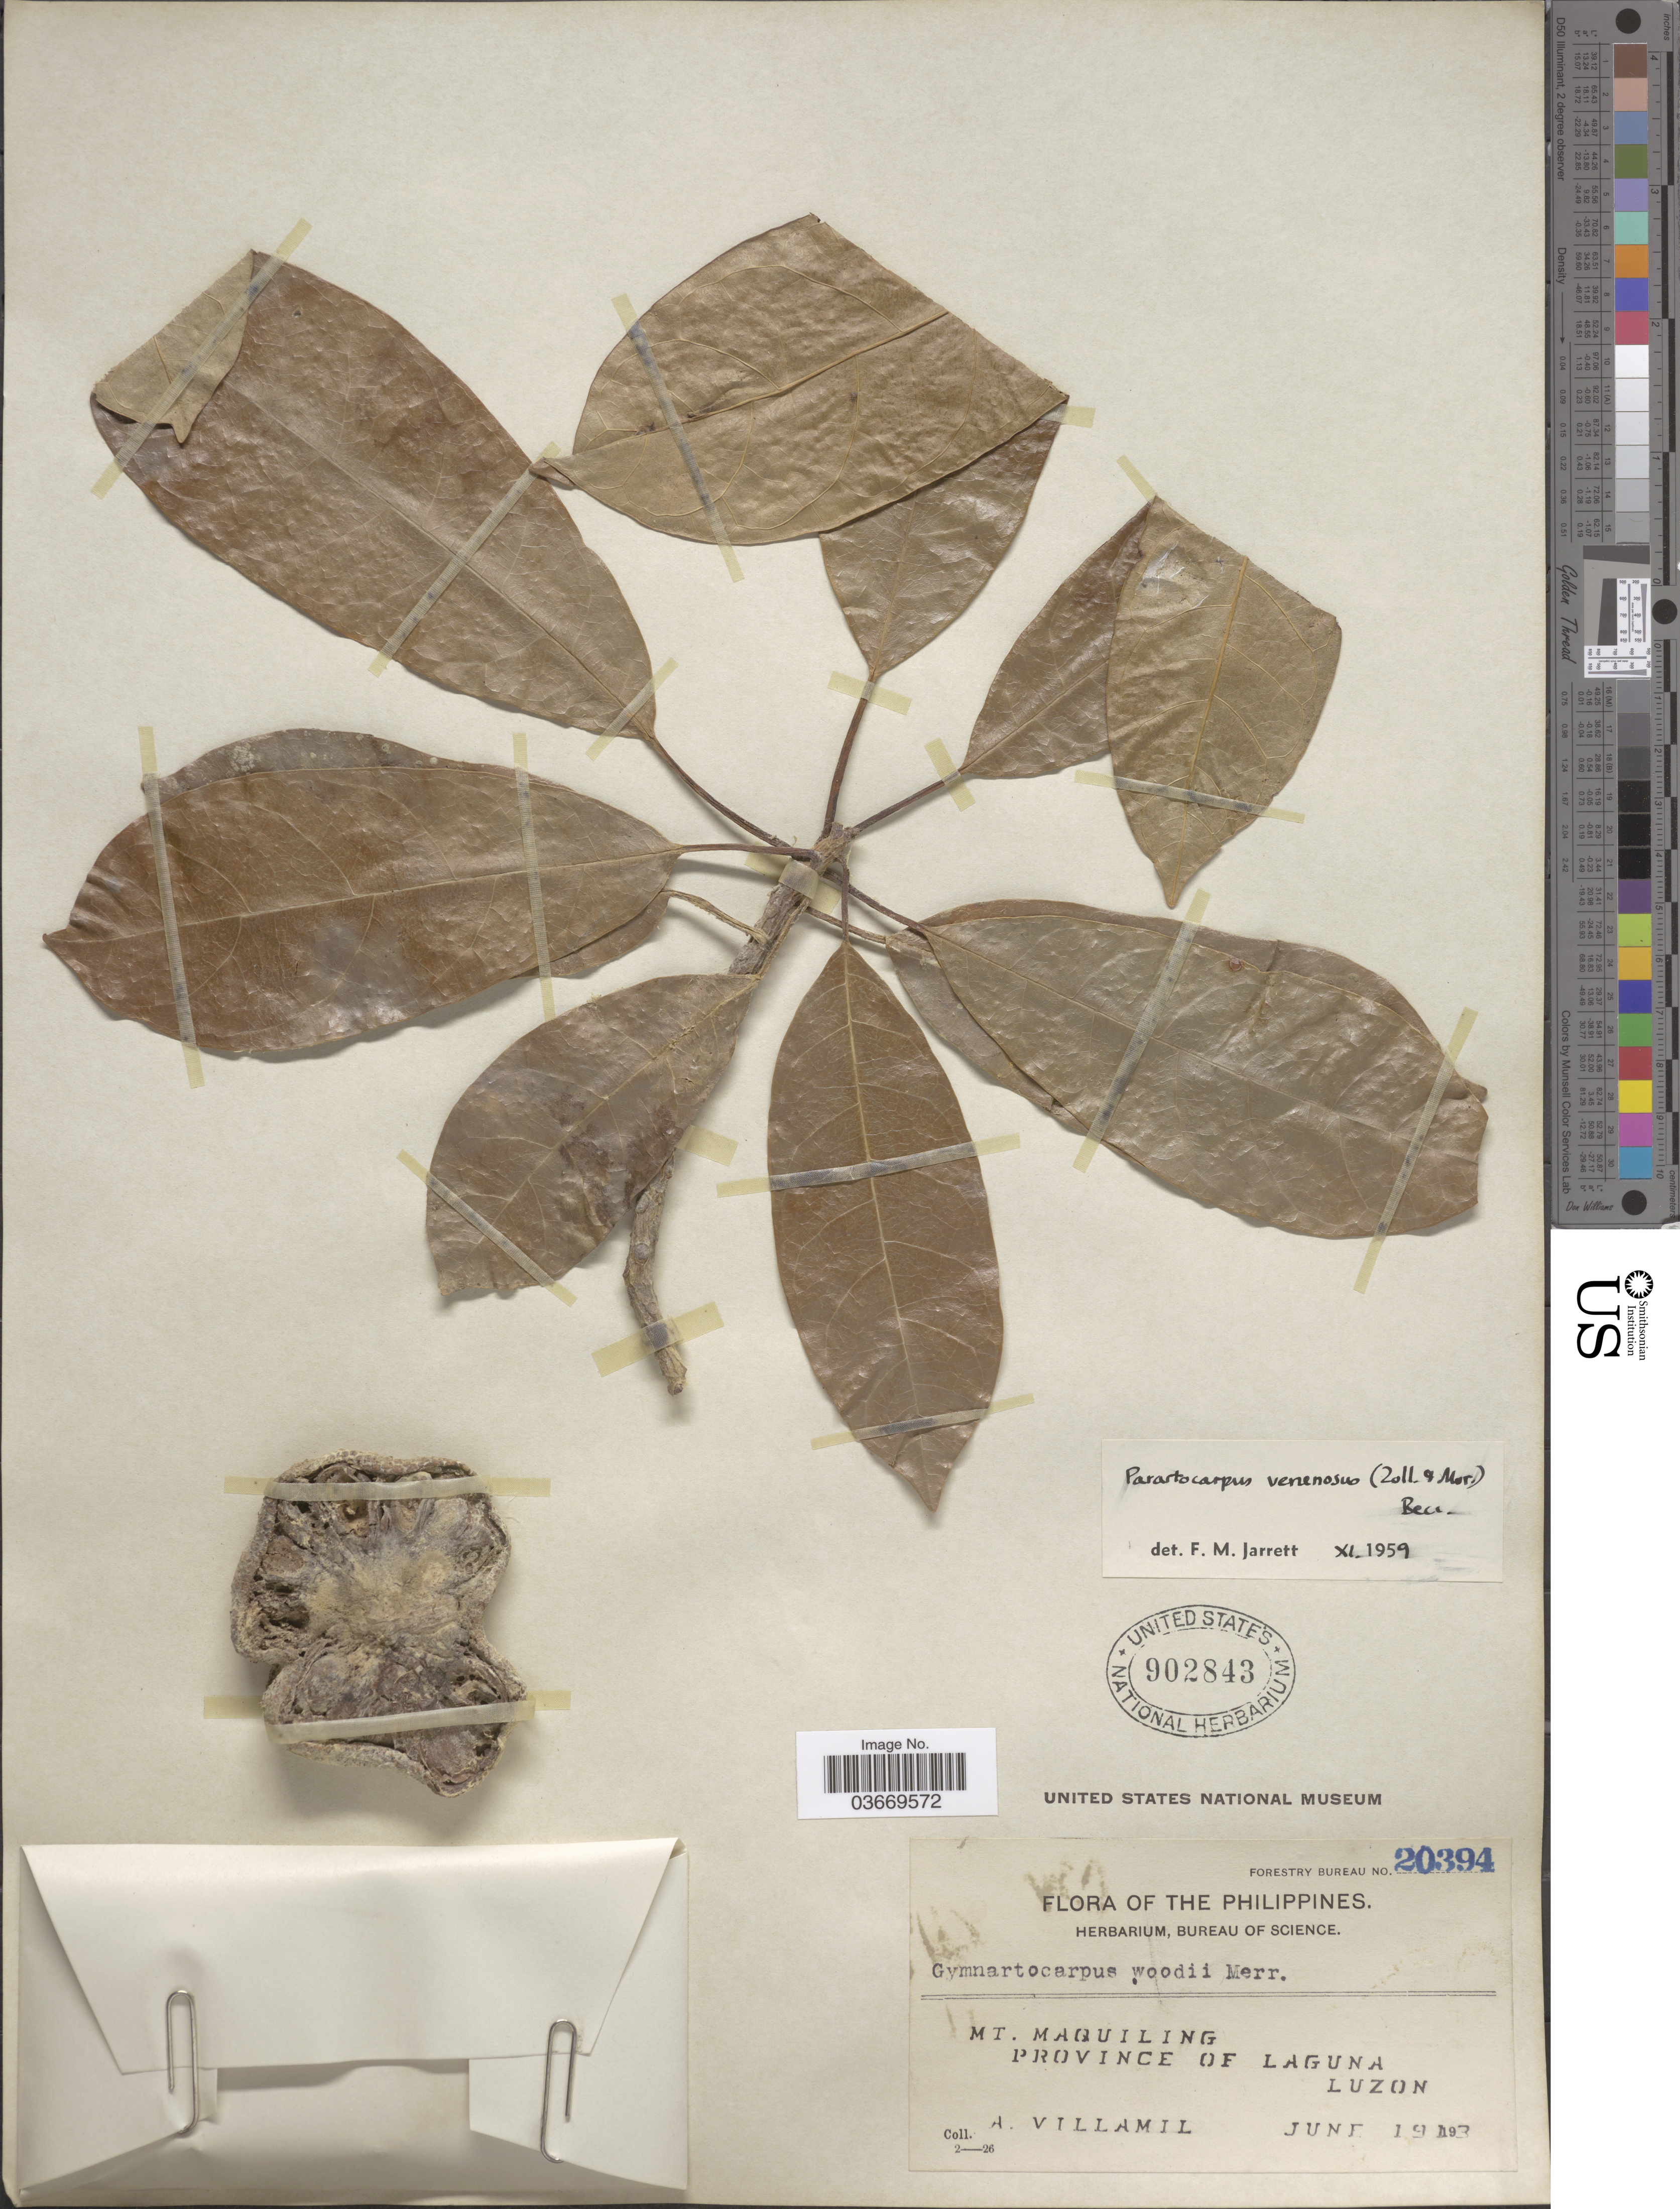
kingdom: Plantae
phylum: Tracheophyta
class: Magnoliopsida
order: Rosales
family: Moraceae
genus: Parartocarpus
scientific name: Parartocarpus venenosus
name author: (Zoll. & Moritzi) Becc.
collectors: A. Villamil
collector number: Forestry Bureau 20394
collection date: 1913-06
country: Philippines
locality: Mt. Maquiling. Province of Laguna Luzon.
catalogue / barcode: US 902843